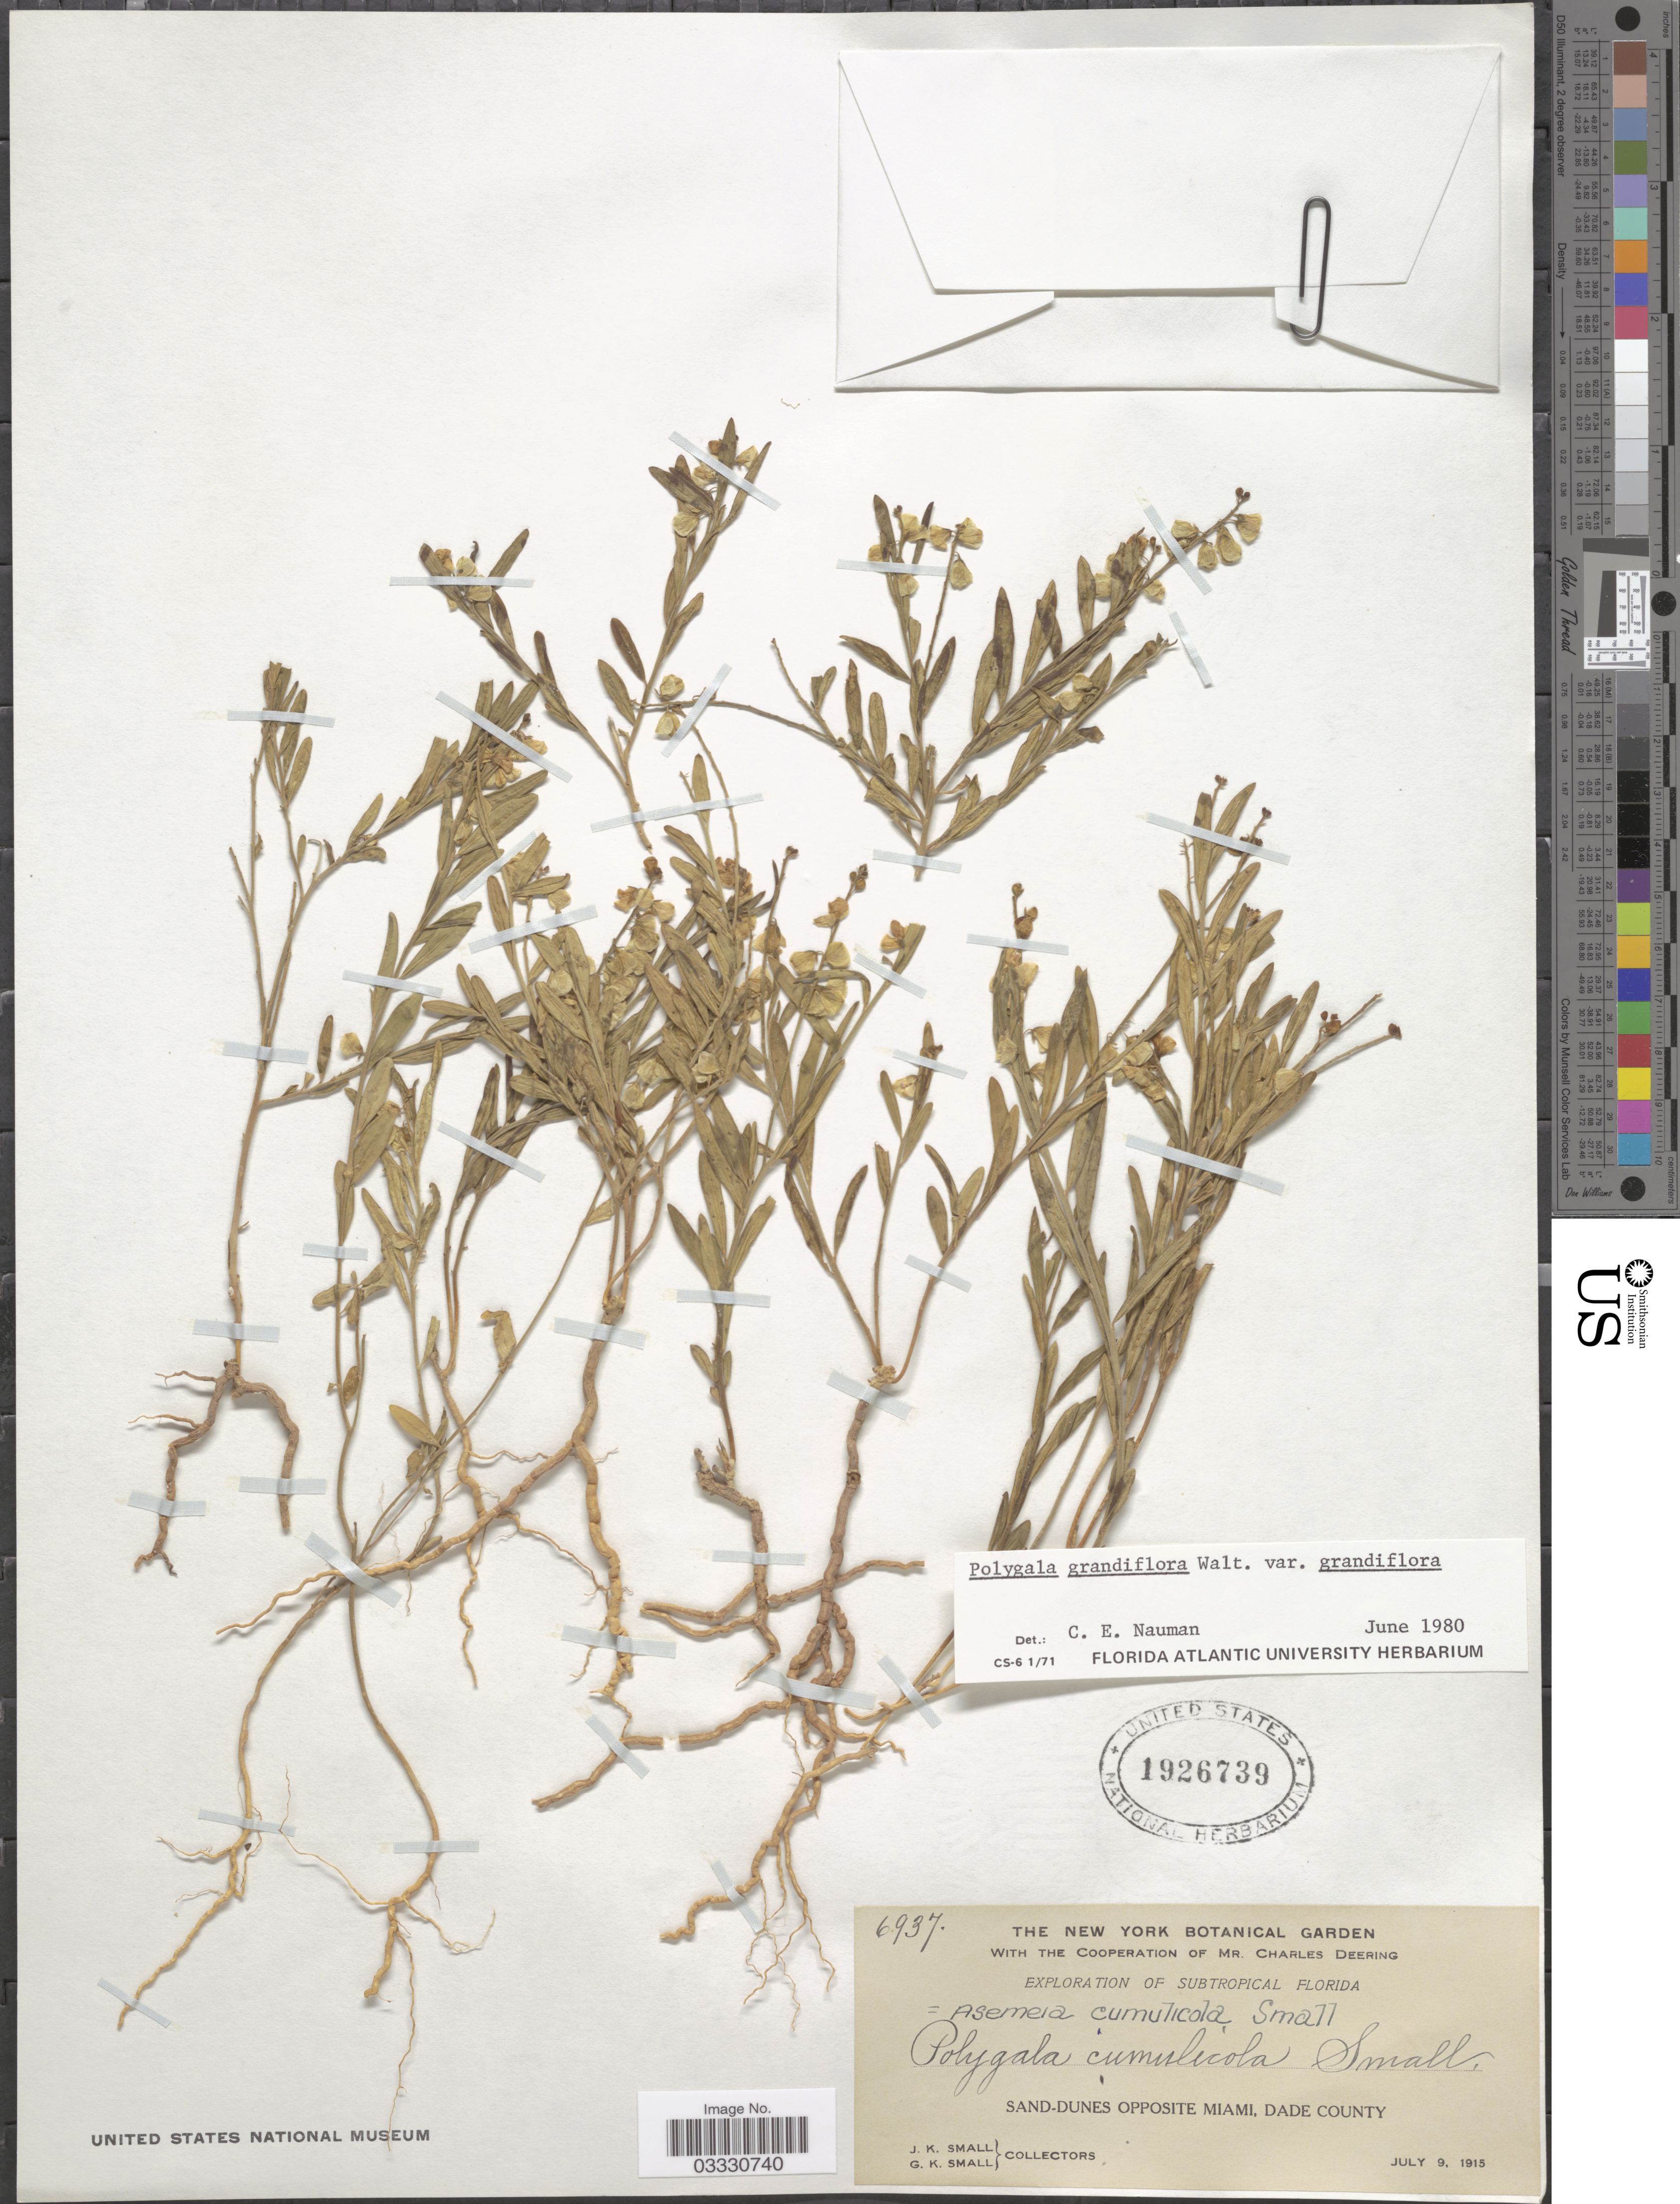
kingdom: Plantae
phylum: Tracheophyta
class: Magnoliopsida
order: Fabales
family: Polygalaceae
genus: Asemeia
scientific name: Asemeia grandiflora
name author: (Walter) Small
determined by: Strong, Mark T., (BOT), Smithsonian Institution - National Museum of Natural History (UNITED STATES)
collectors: J. K. Small & G. K. Small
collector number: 6937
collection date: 1915-07-09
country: United States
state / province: Florida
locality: Subtropical Florida. Sand-dunes opposite Miami, Dade County.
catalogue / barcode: US 1926739